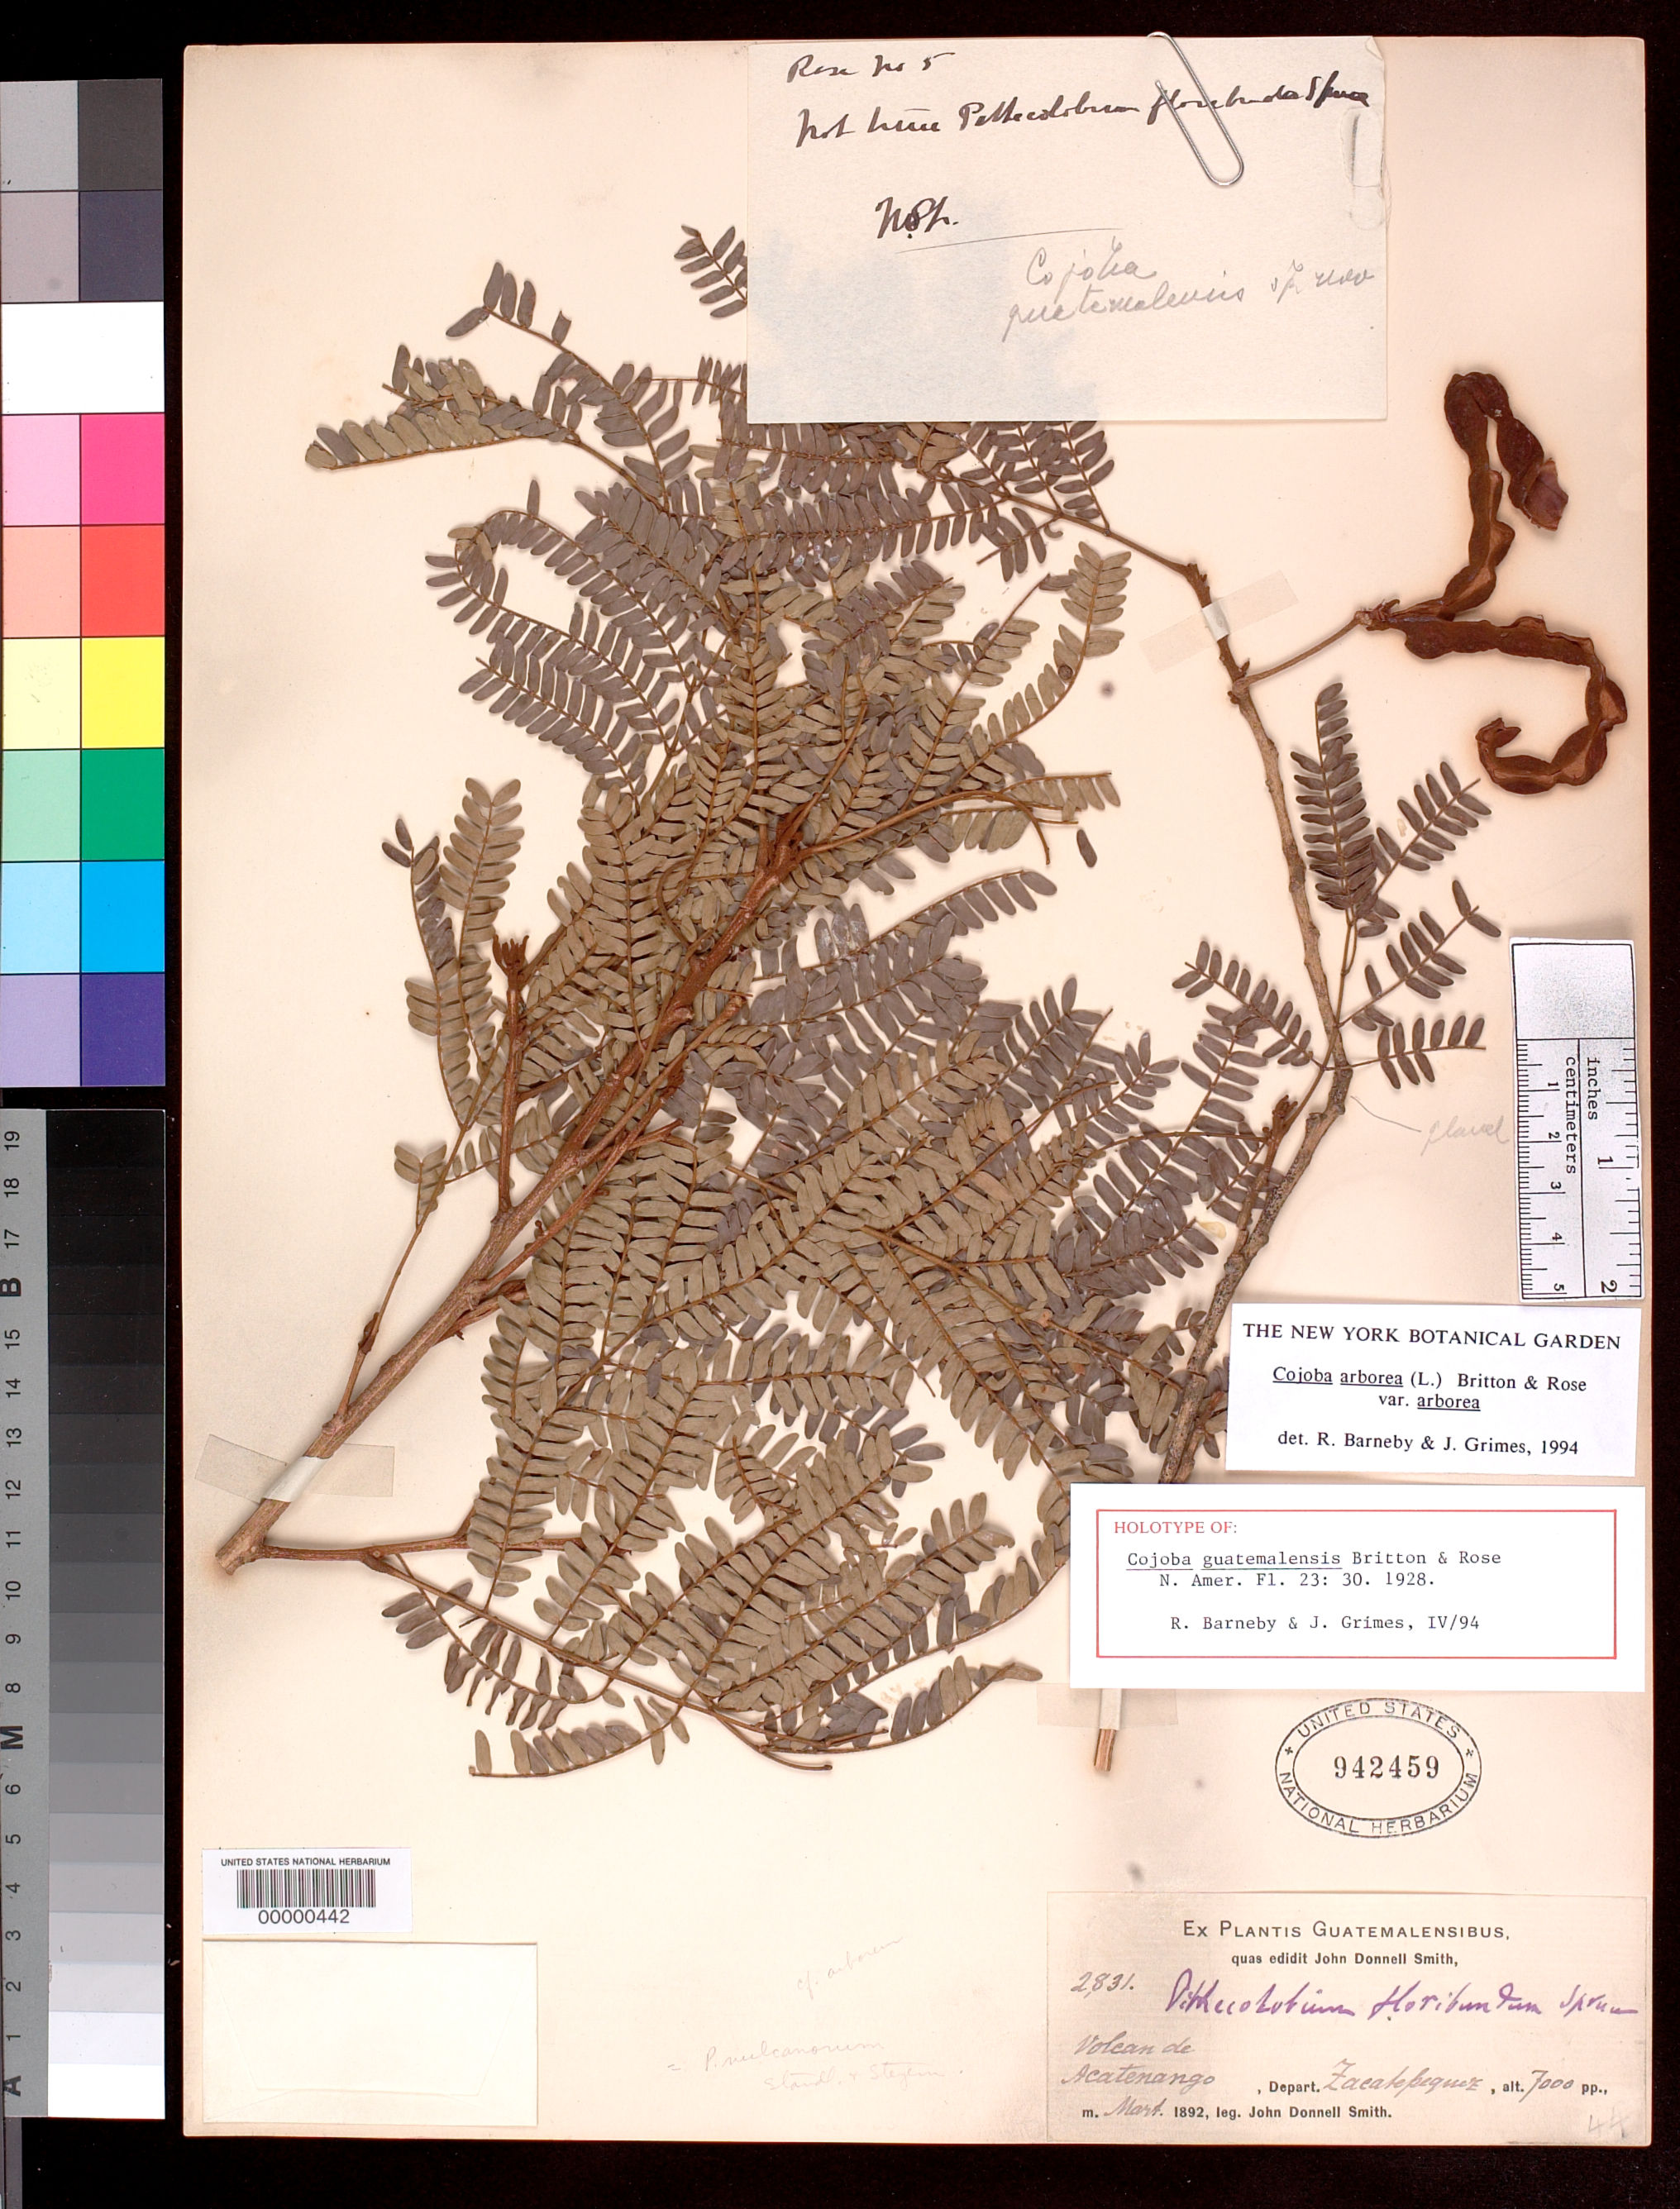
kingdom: Plantae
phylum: Tracheophyta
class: Magnoliopsida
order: Fabales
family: Fabaceae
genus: Cojoba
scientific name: Cojoba guatemalensis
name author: Britton & Rose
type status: Holotype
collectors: J. Donnell Smith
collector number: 2831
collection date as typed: Mar 1892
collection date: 1892-03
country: Guatemala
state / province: Sacatepéquez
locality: Volcan de Acatenango.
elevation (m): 2134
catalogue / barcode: US 942459